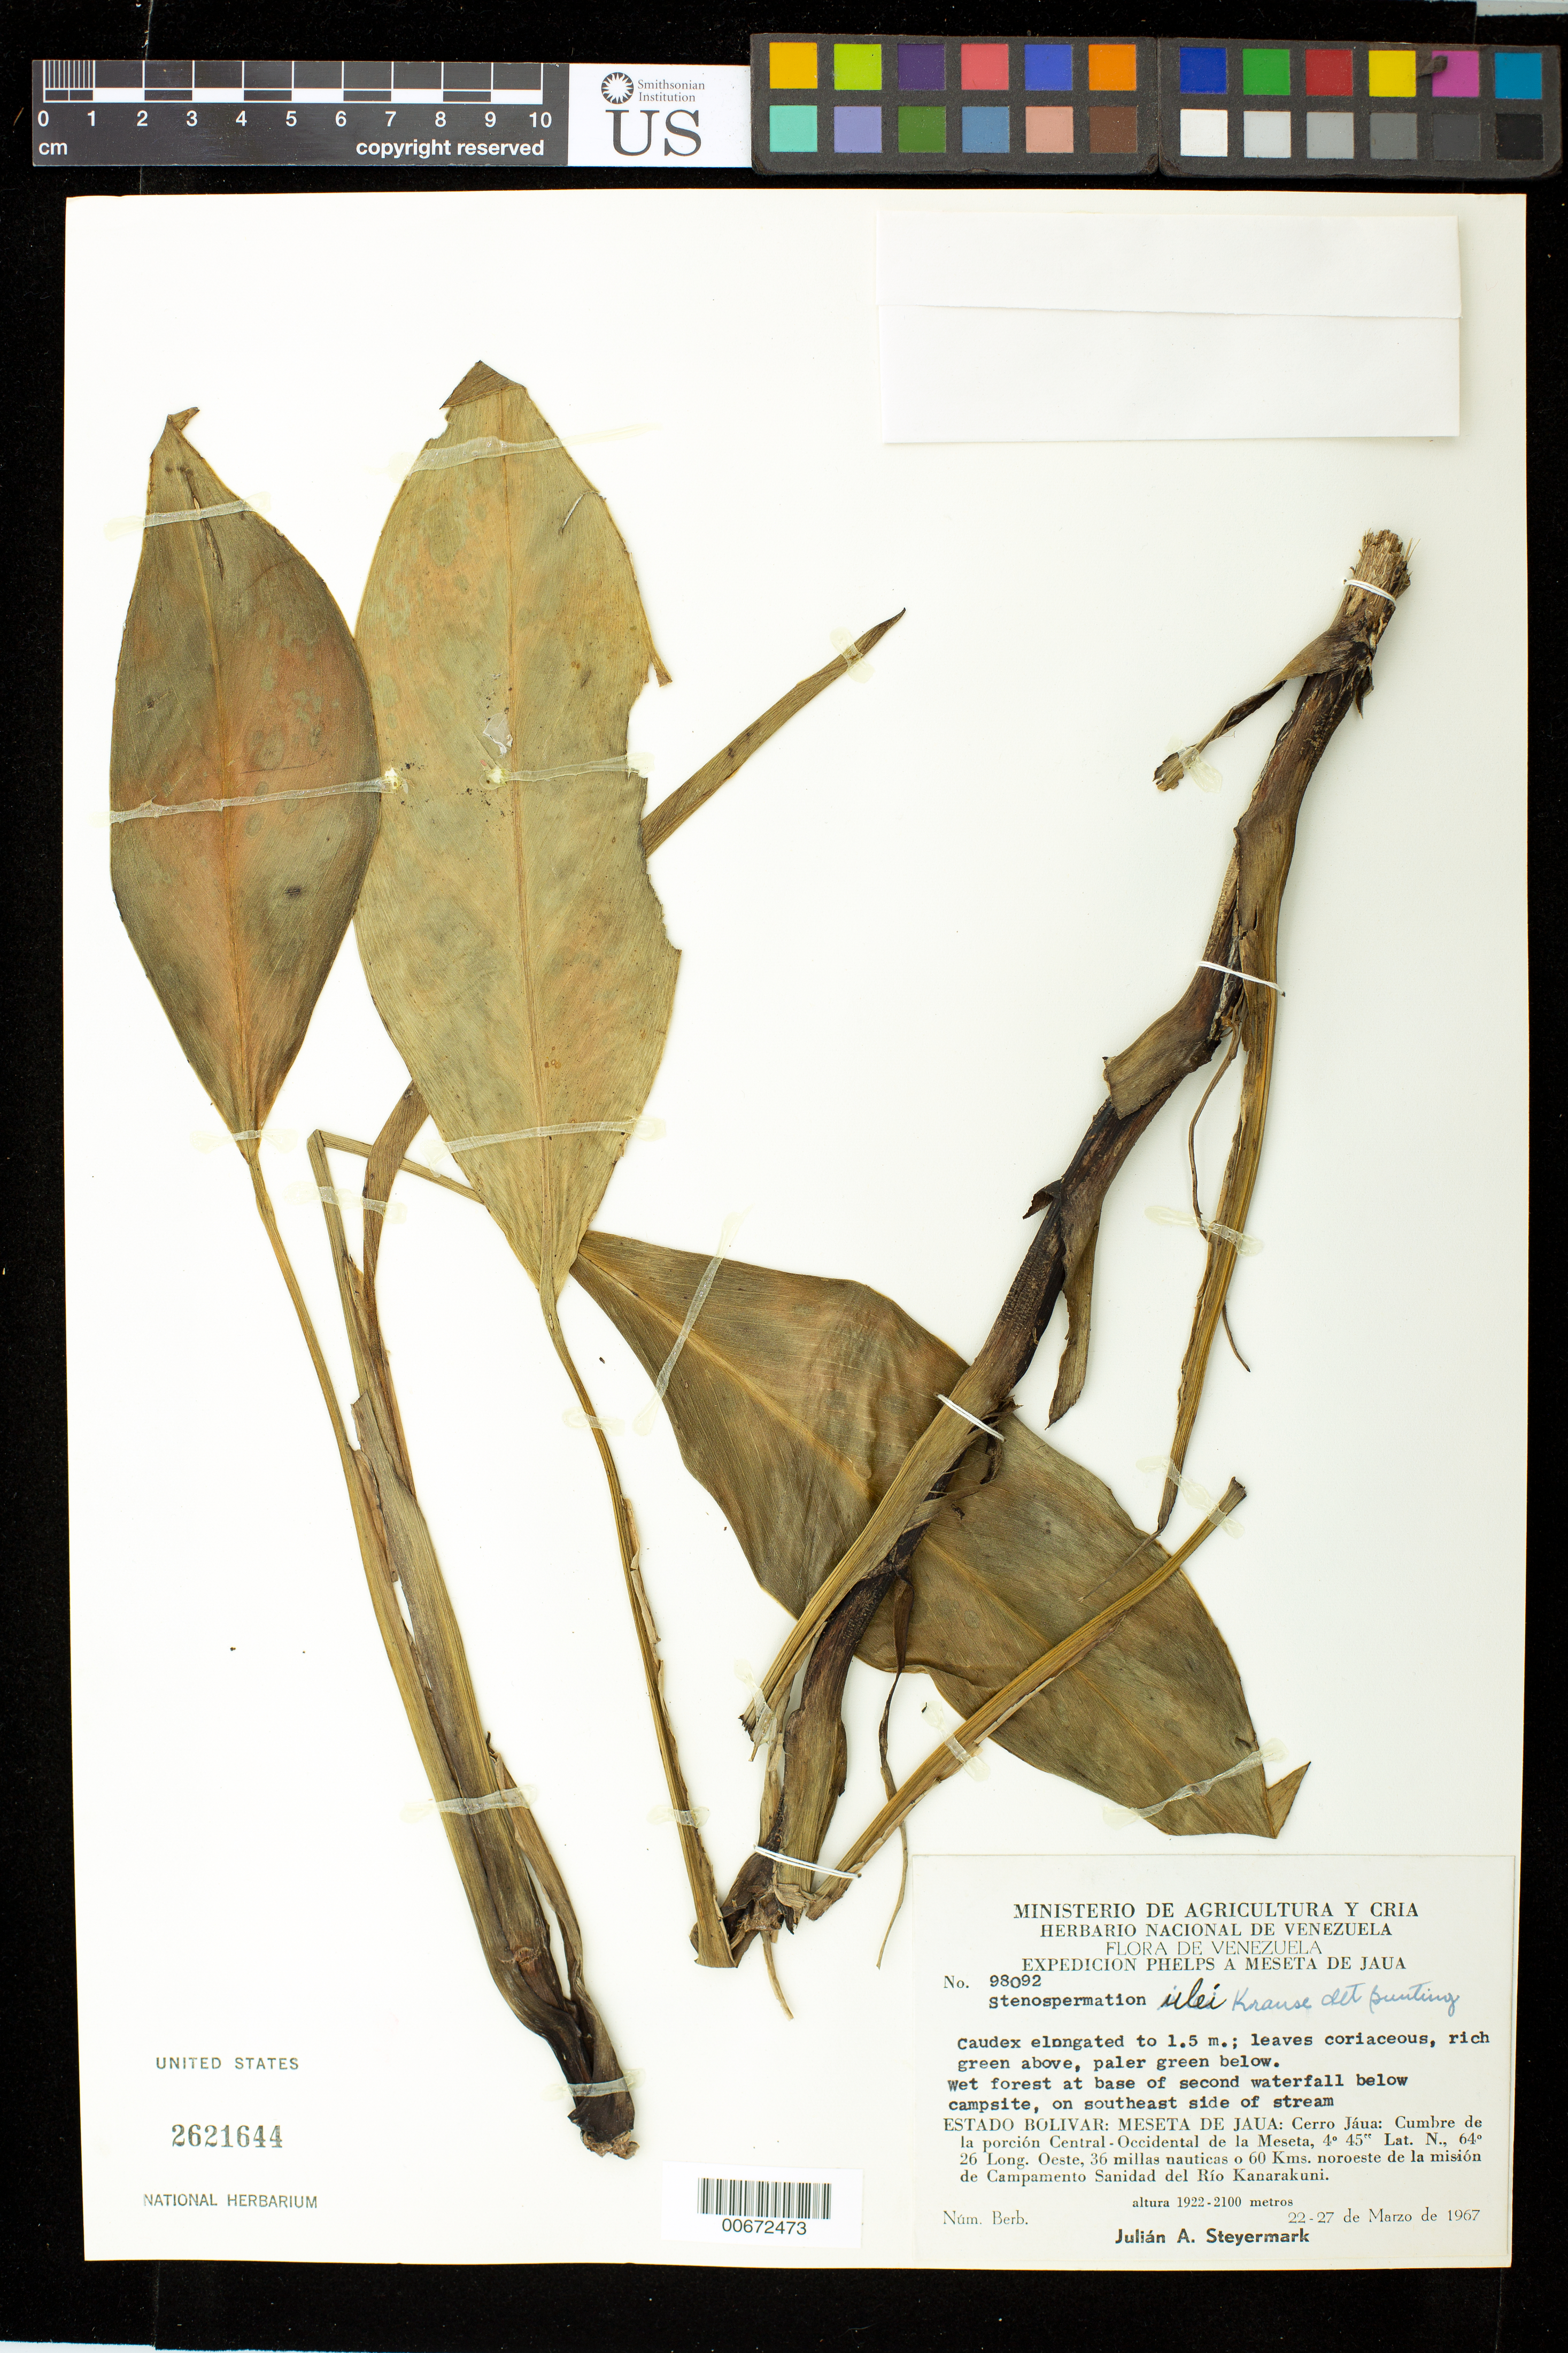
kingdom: Plantae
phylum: Tracheophyta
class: Liliopsida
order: Alismatales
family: Araceae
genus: Stenospermation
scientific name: Stenospermation ulei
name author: K. Krause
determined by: Bunting, G. S.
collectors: J. Steyermark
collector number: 98092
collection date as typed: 22-Mar-67 to 27-Mar-67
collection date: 1967-03-22/1967-03-27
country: Venezuela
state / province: Bolívar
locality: Meseta del Jaua: Cerro Jáua, cumbre de la porcion Central-Occidental de la Meseta, 36 millas nauticas o 60 km NO de la mision de Campamento Sanidad del Río Kanarakuni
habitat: Wet forest at base of second waterfall below campsite, on southeast side of stream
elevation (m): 1922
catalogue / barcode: US 2621644